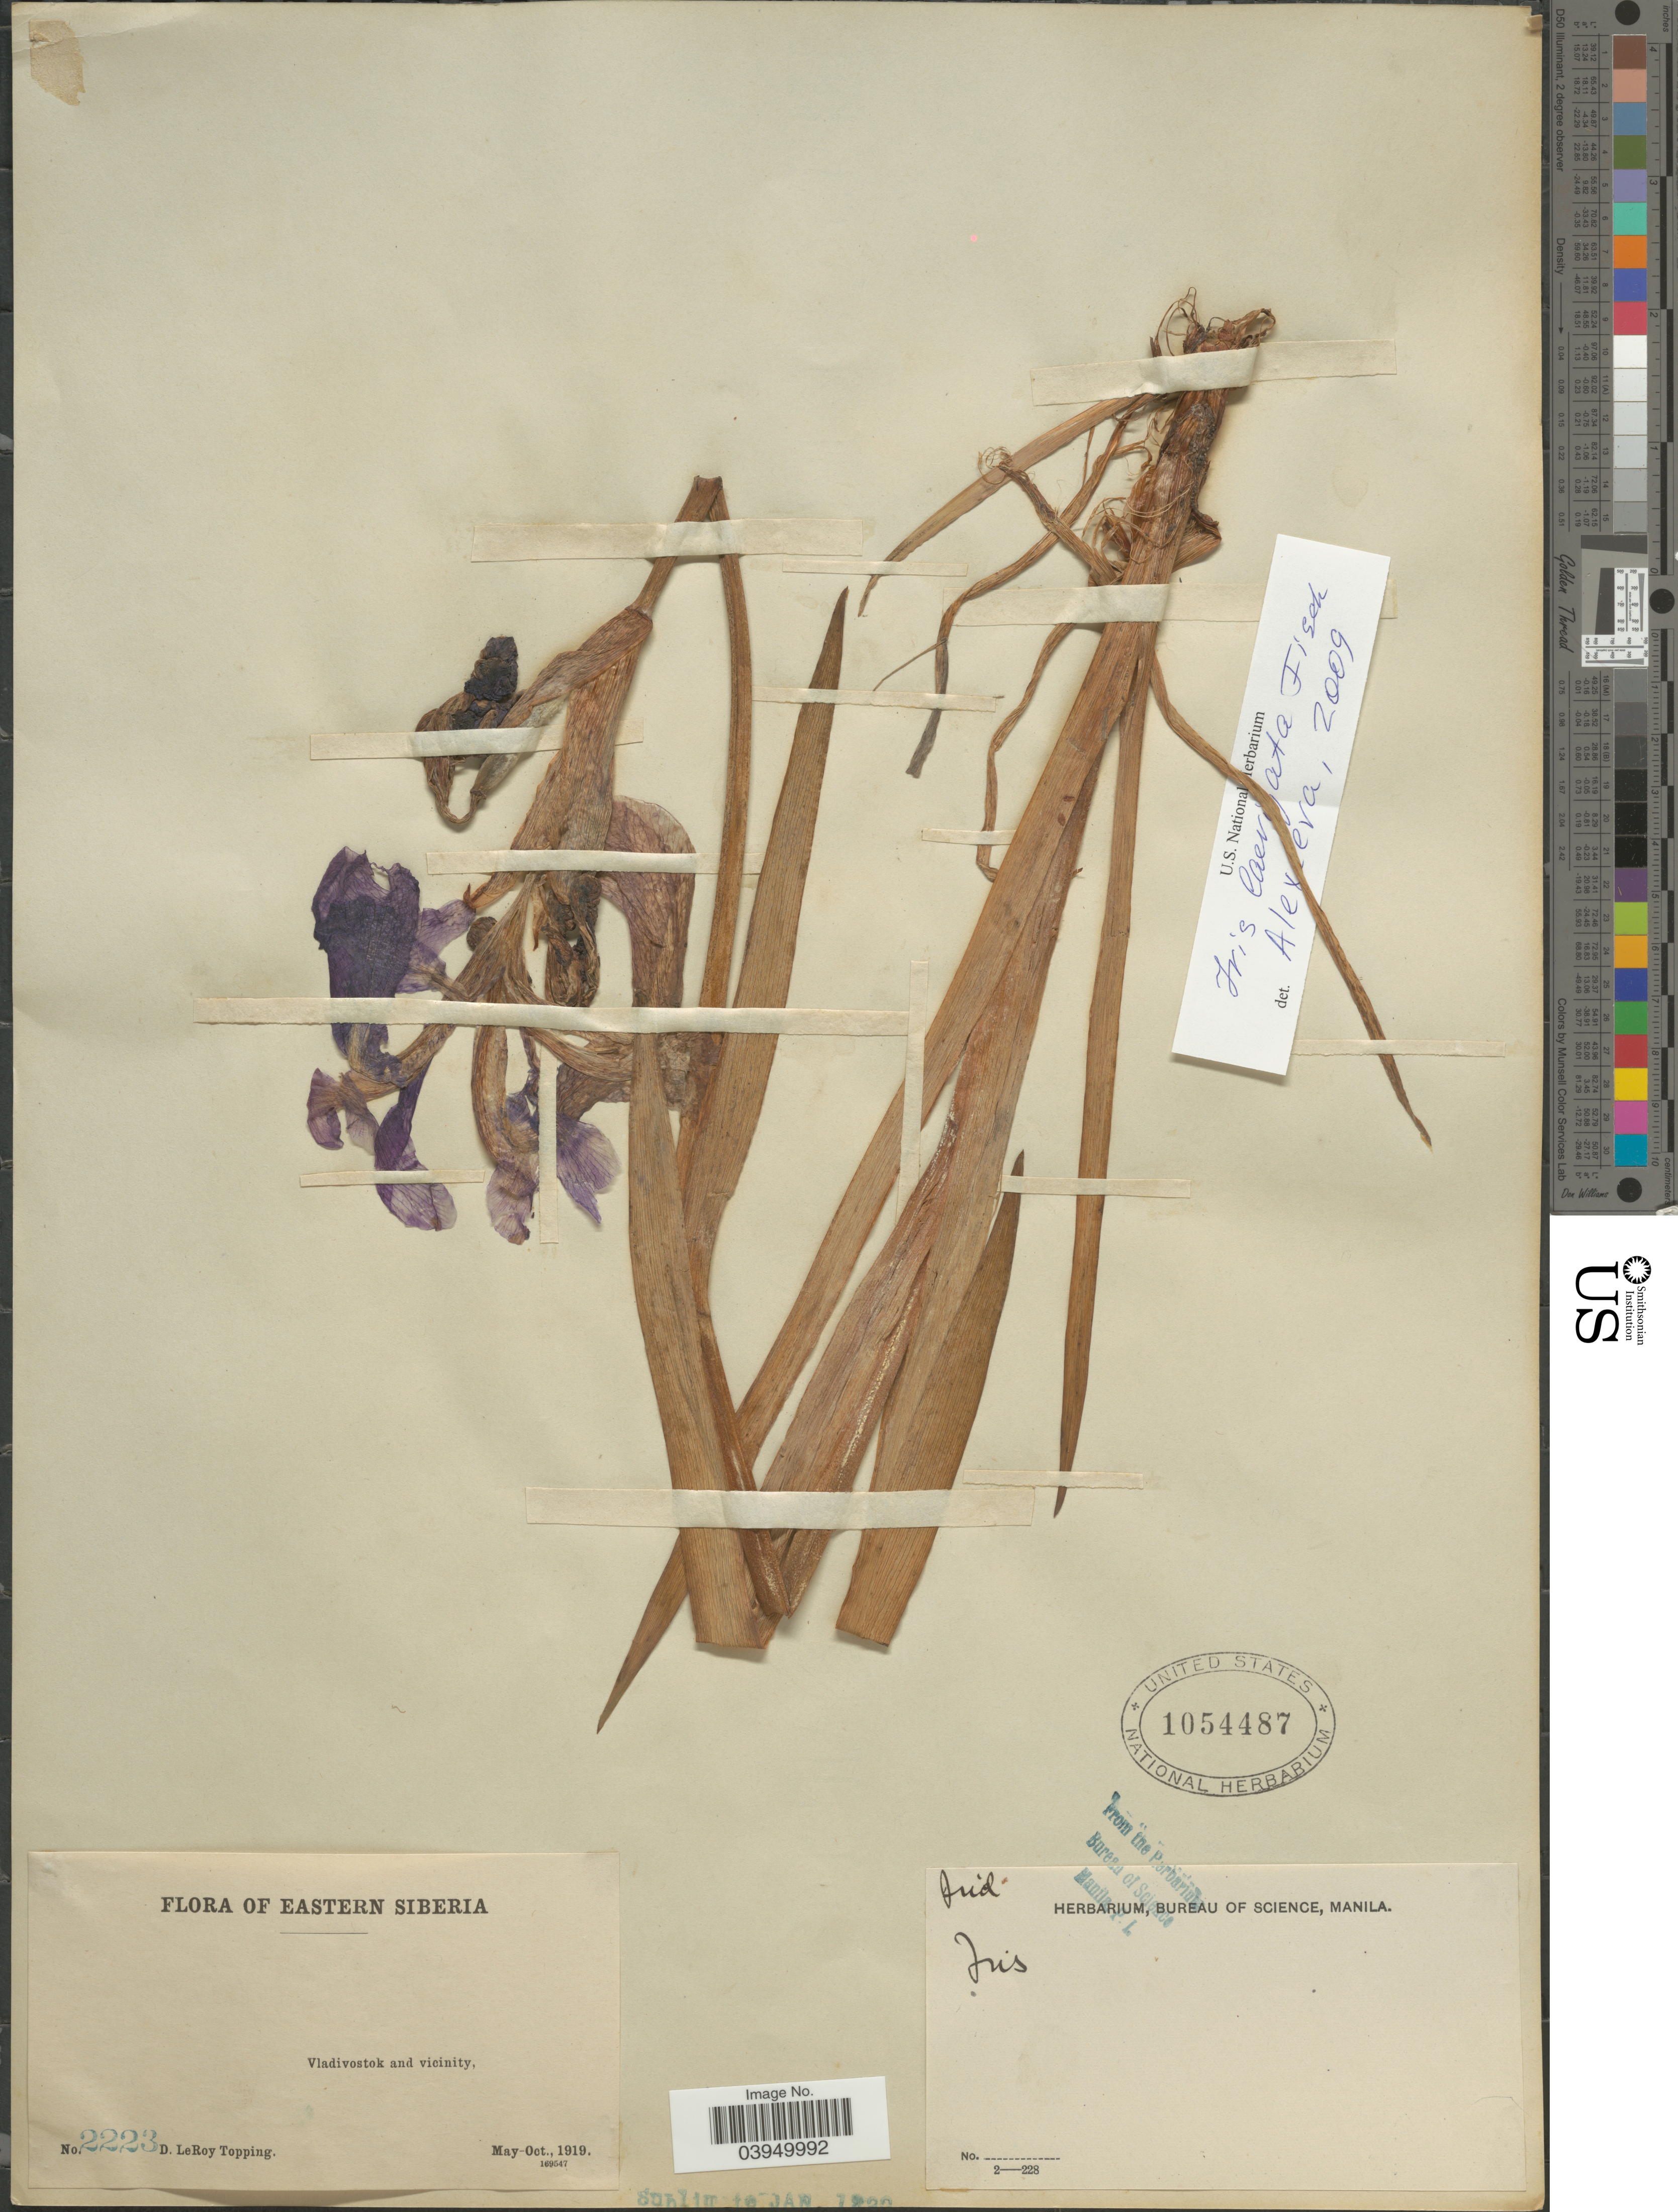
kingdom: Plantae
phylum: Tracheophyta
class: Liliopsida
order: Asparagales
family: Iridaceae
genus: Iris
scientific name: Iris sp.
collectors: D. L. Topping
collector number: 2223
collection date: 1919-05/1919-10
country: Russian Federation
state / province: Primorsky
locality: Eastern Siberia. Vladivostok and vicinity.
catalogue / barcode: US 1054487